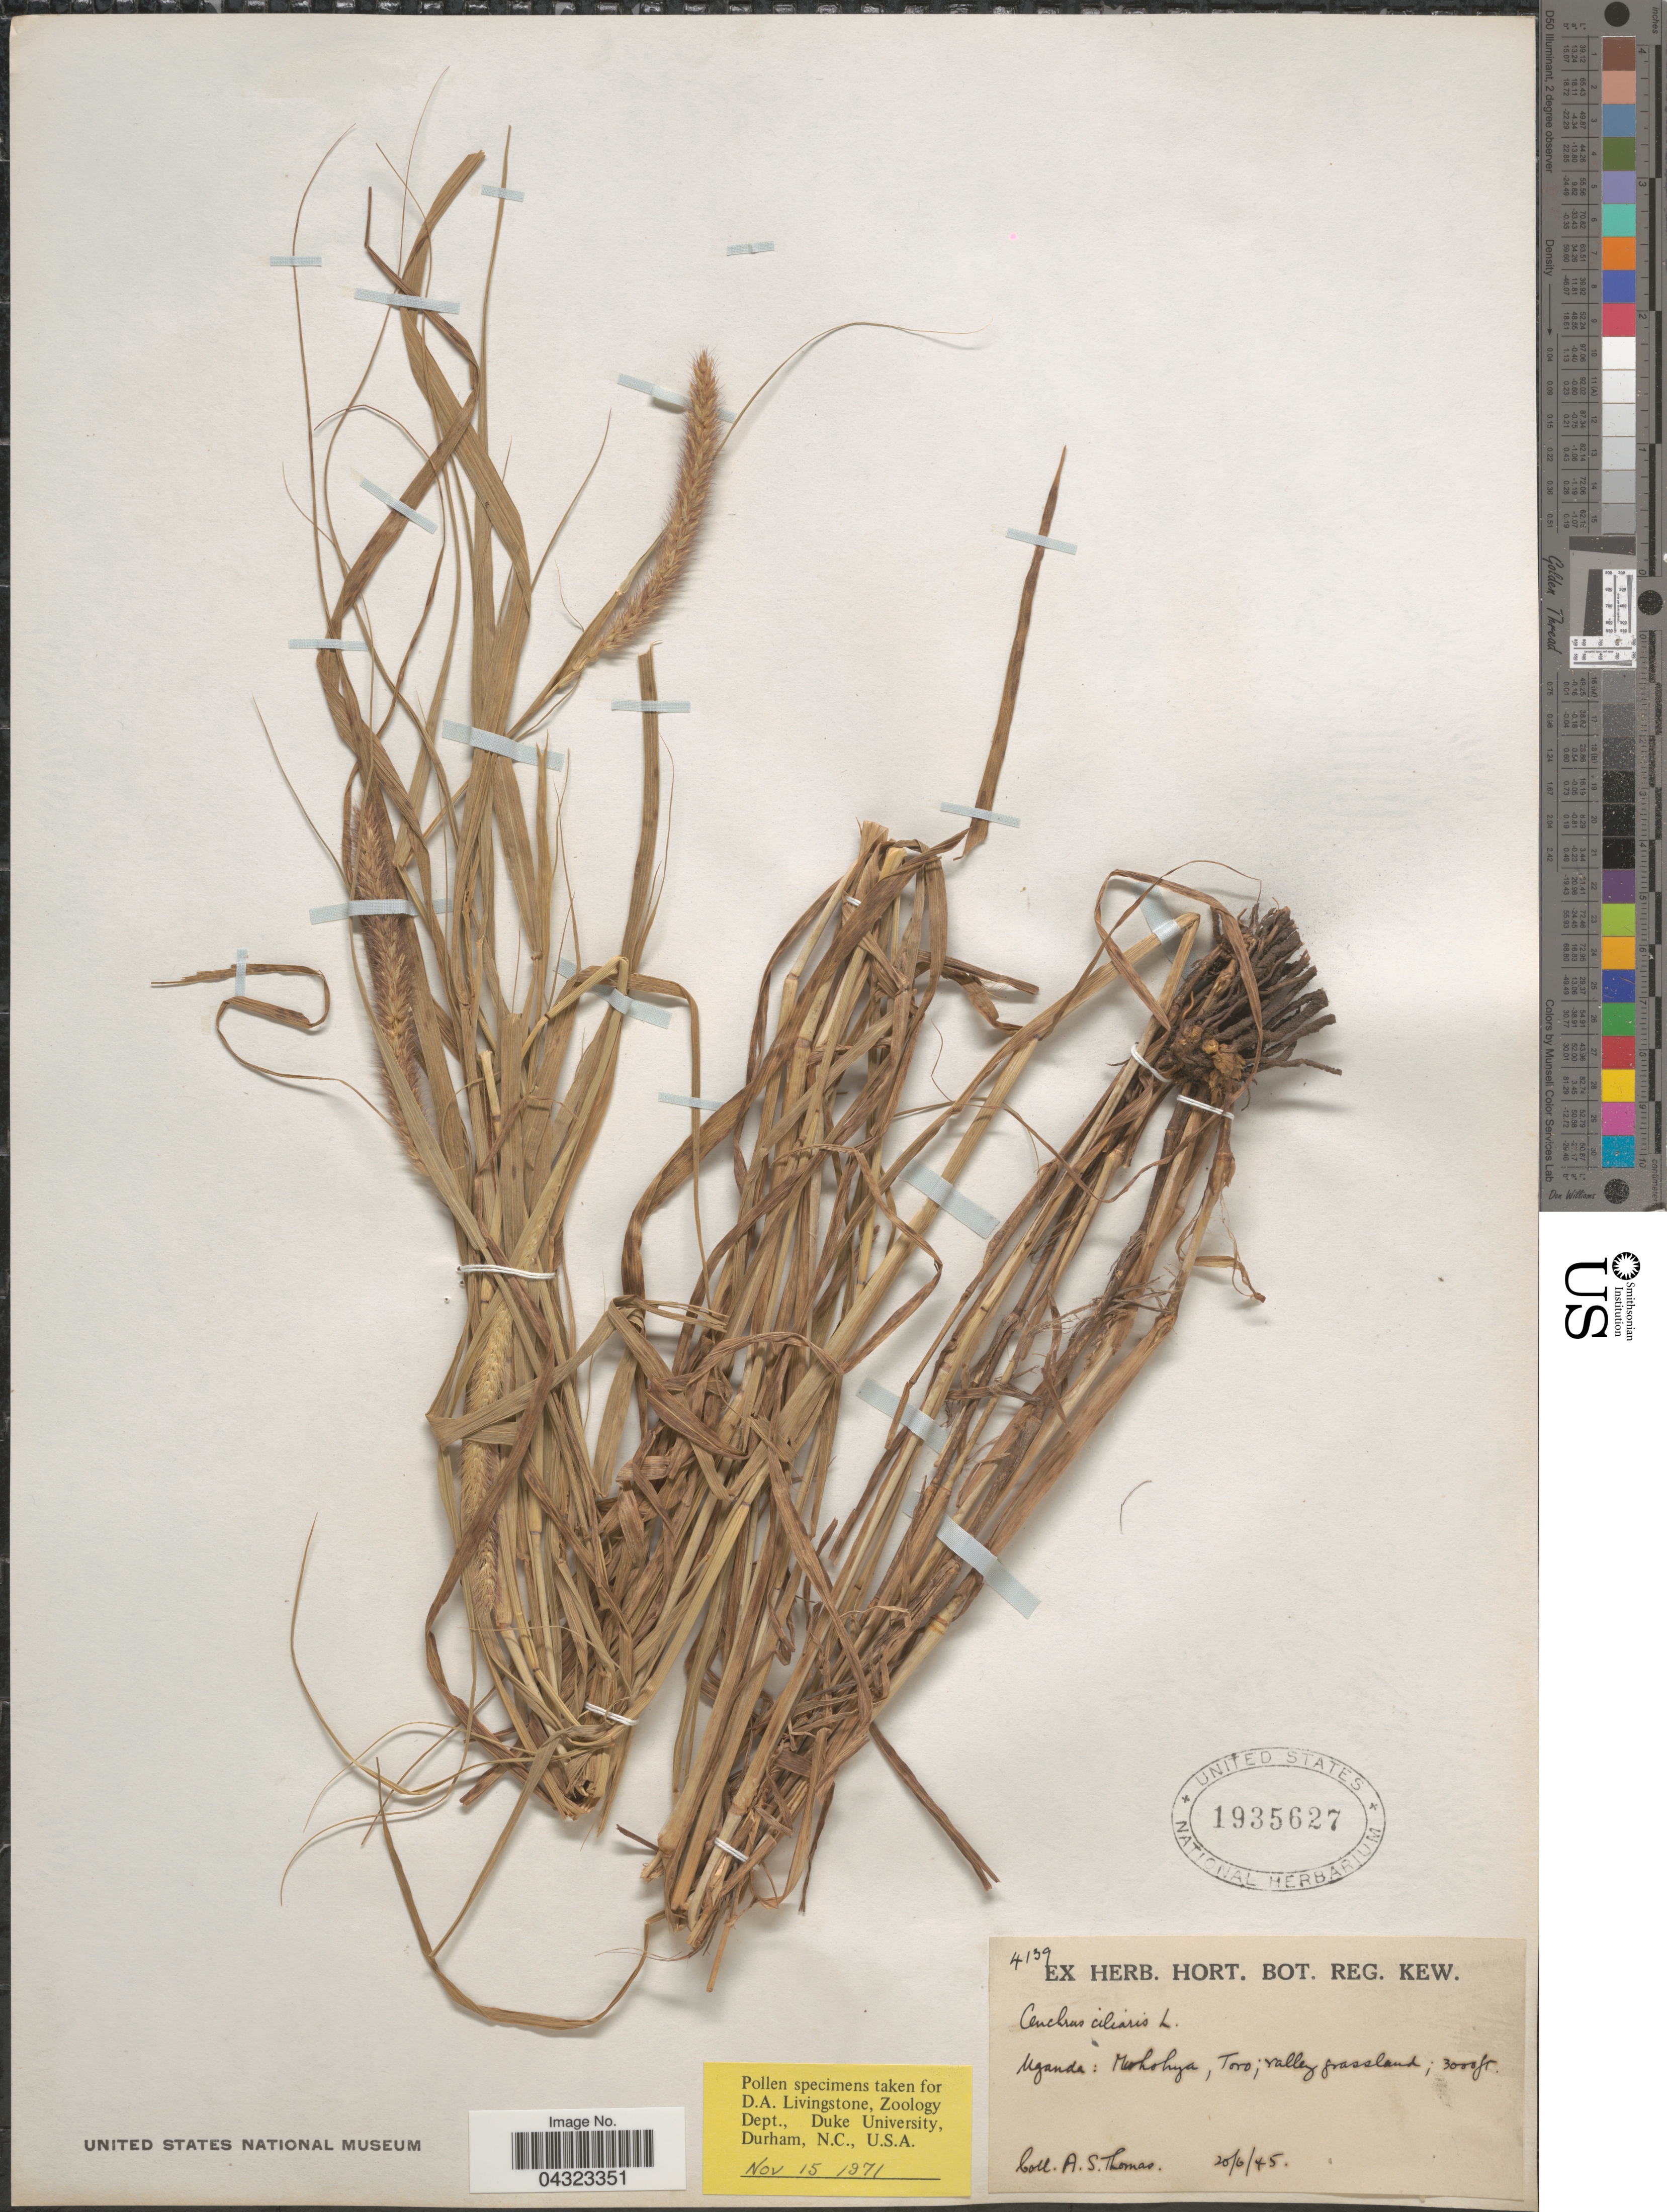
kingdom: Plantae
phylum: Tracheophyta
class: Liliopsida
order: Poales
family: Poaceae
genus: Cenchrus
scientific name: Cenchrus ciliaris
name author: L.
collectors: A. Thomas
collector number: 4139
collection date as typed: Transcribed d/m/y: 20/6/45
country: Uganda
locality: Muhokya [interpreted], Toro; valley grassland.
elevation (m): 914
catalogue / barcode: US 1935627